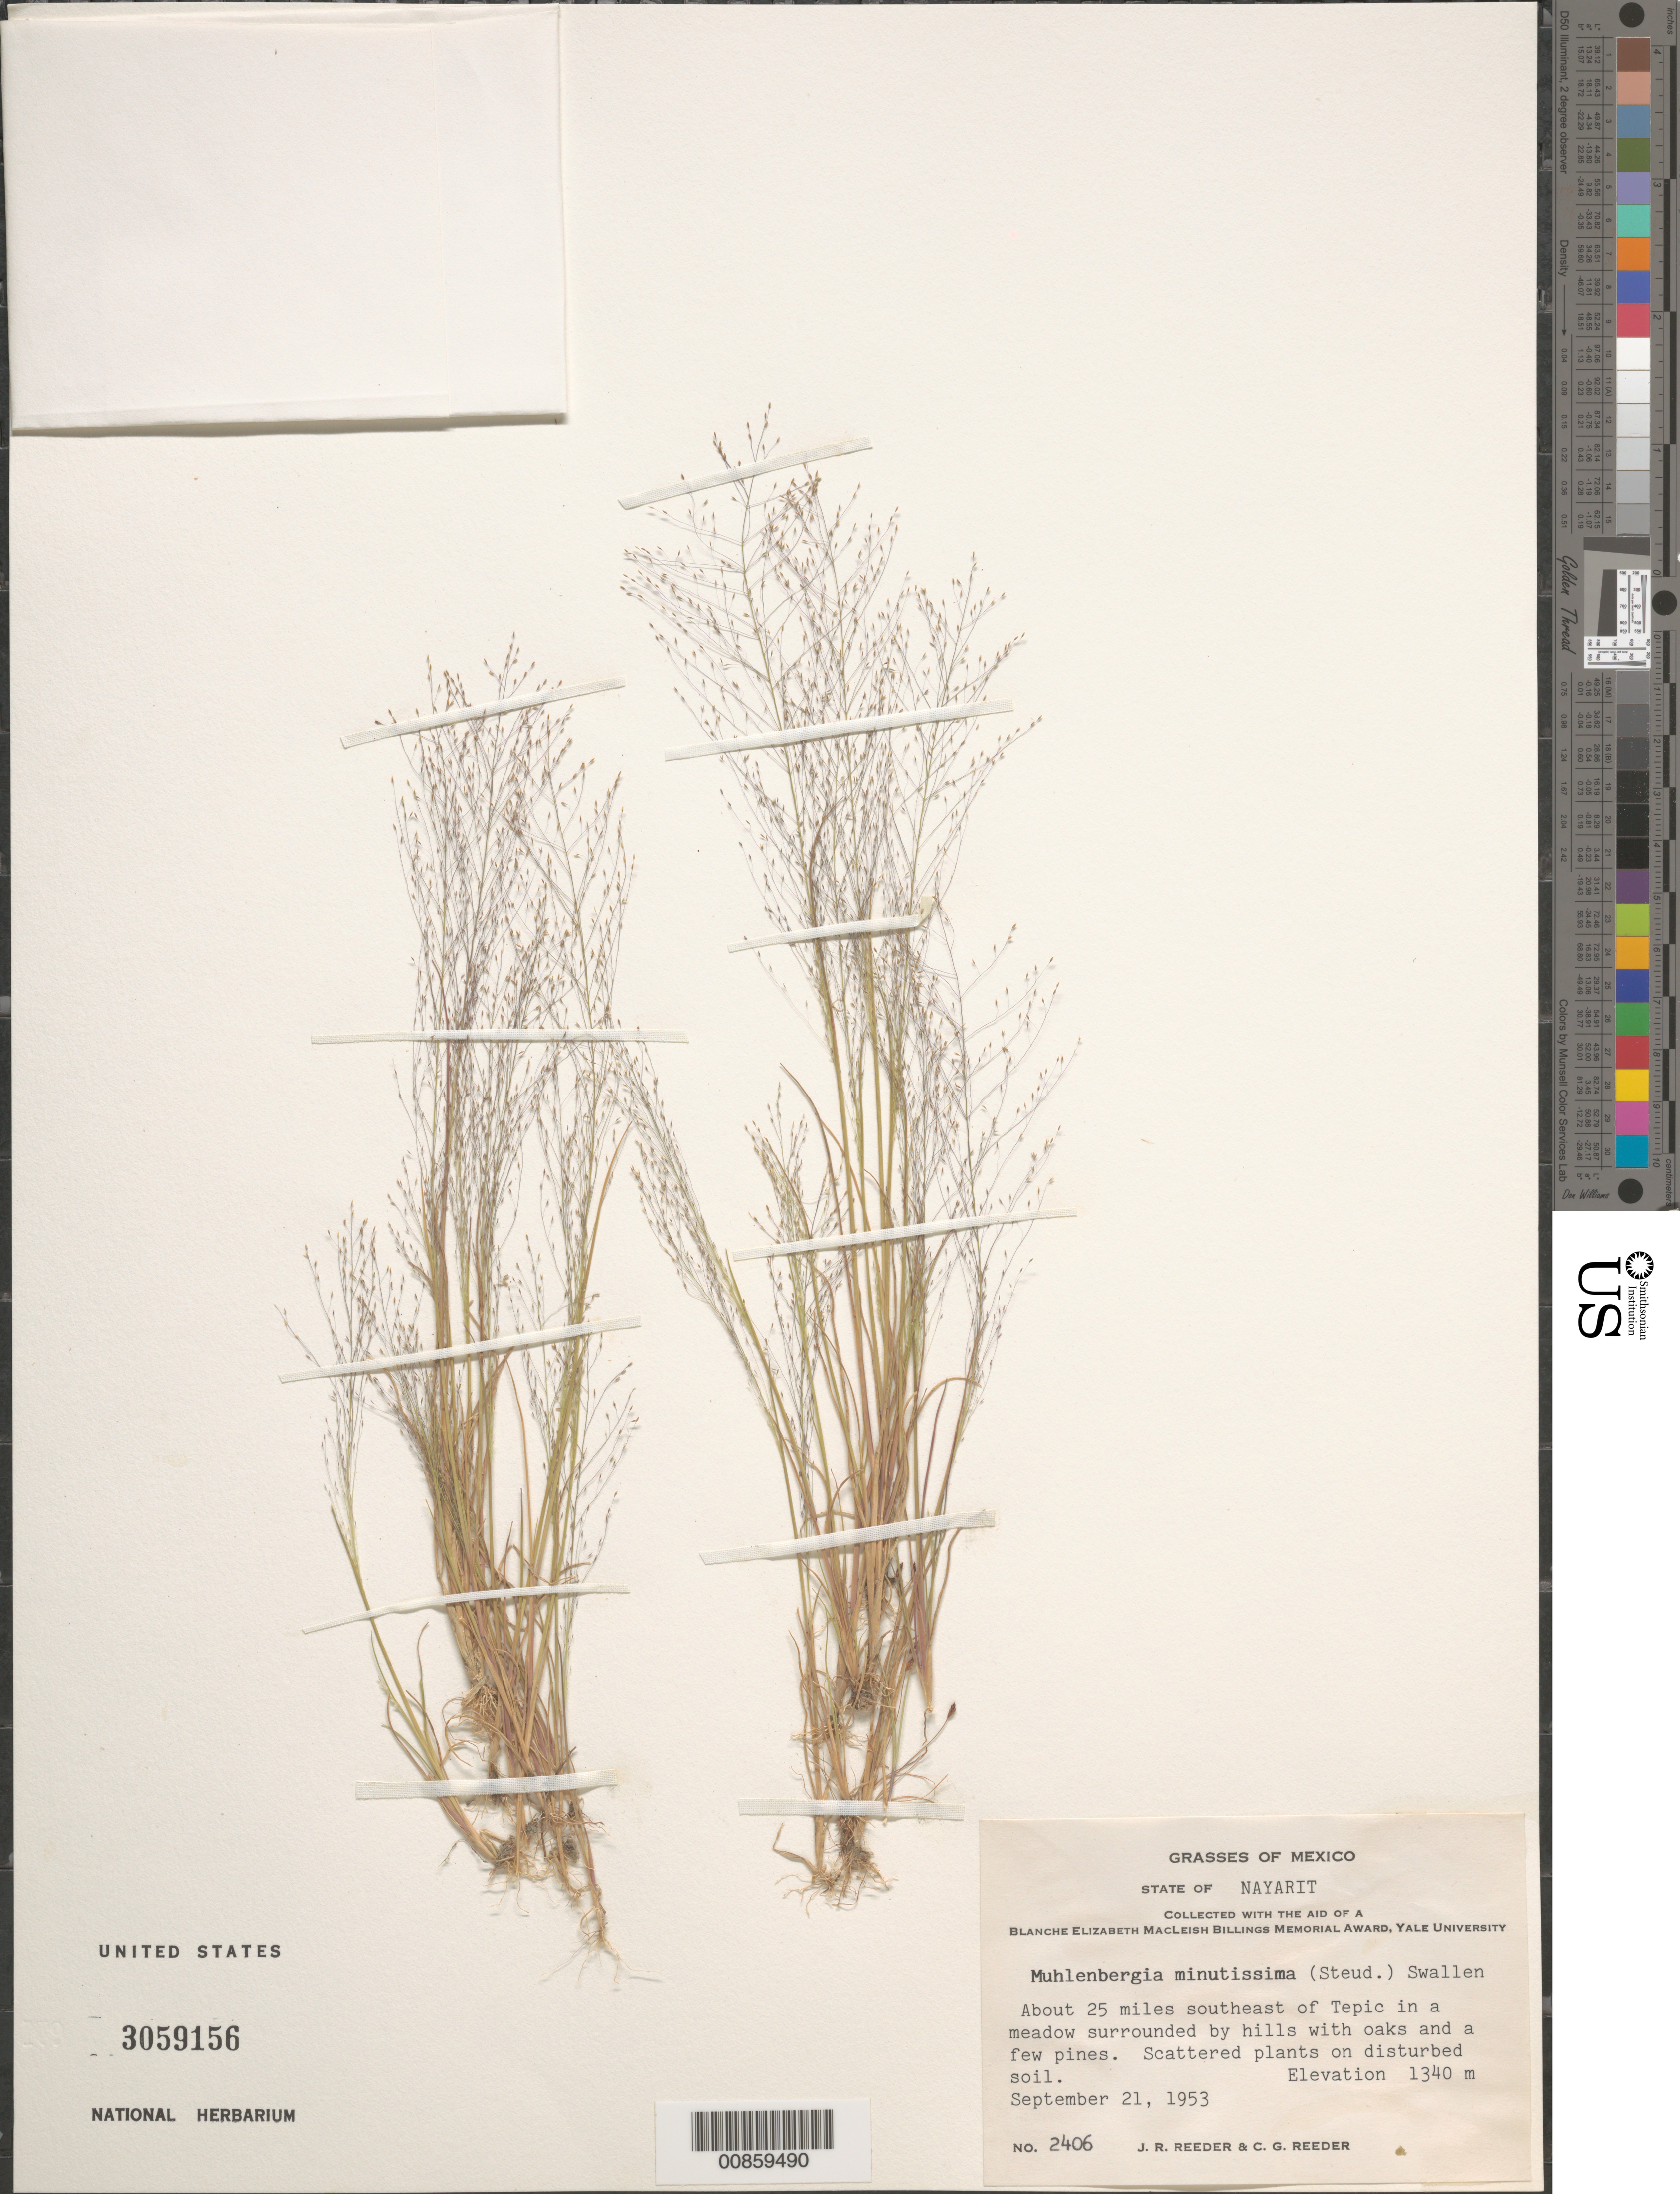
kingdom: Plantae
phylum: Tracheophyta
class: Liliopsida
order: Poales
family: Poaceae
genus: Muhlenbergia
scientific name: Muhlenbergia minutissima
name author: (Steud.) Swallen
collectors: J. R. Reeder & C. G. Reeder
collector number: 2406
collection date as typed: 21 Sep 1953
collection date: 1953-09-21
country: Mexico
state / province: Nayarit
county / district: Tepic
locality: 25 mi SE of Tepic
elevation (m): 1340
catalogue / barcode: US 3059156